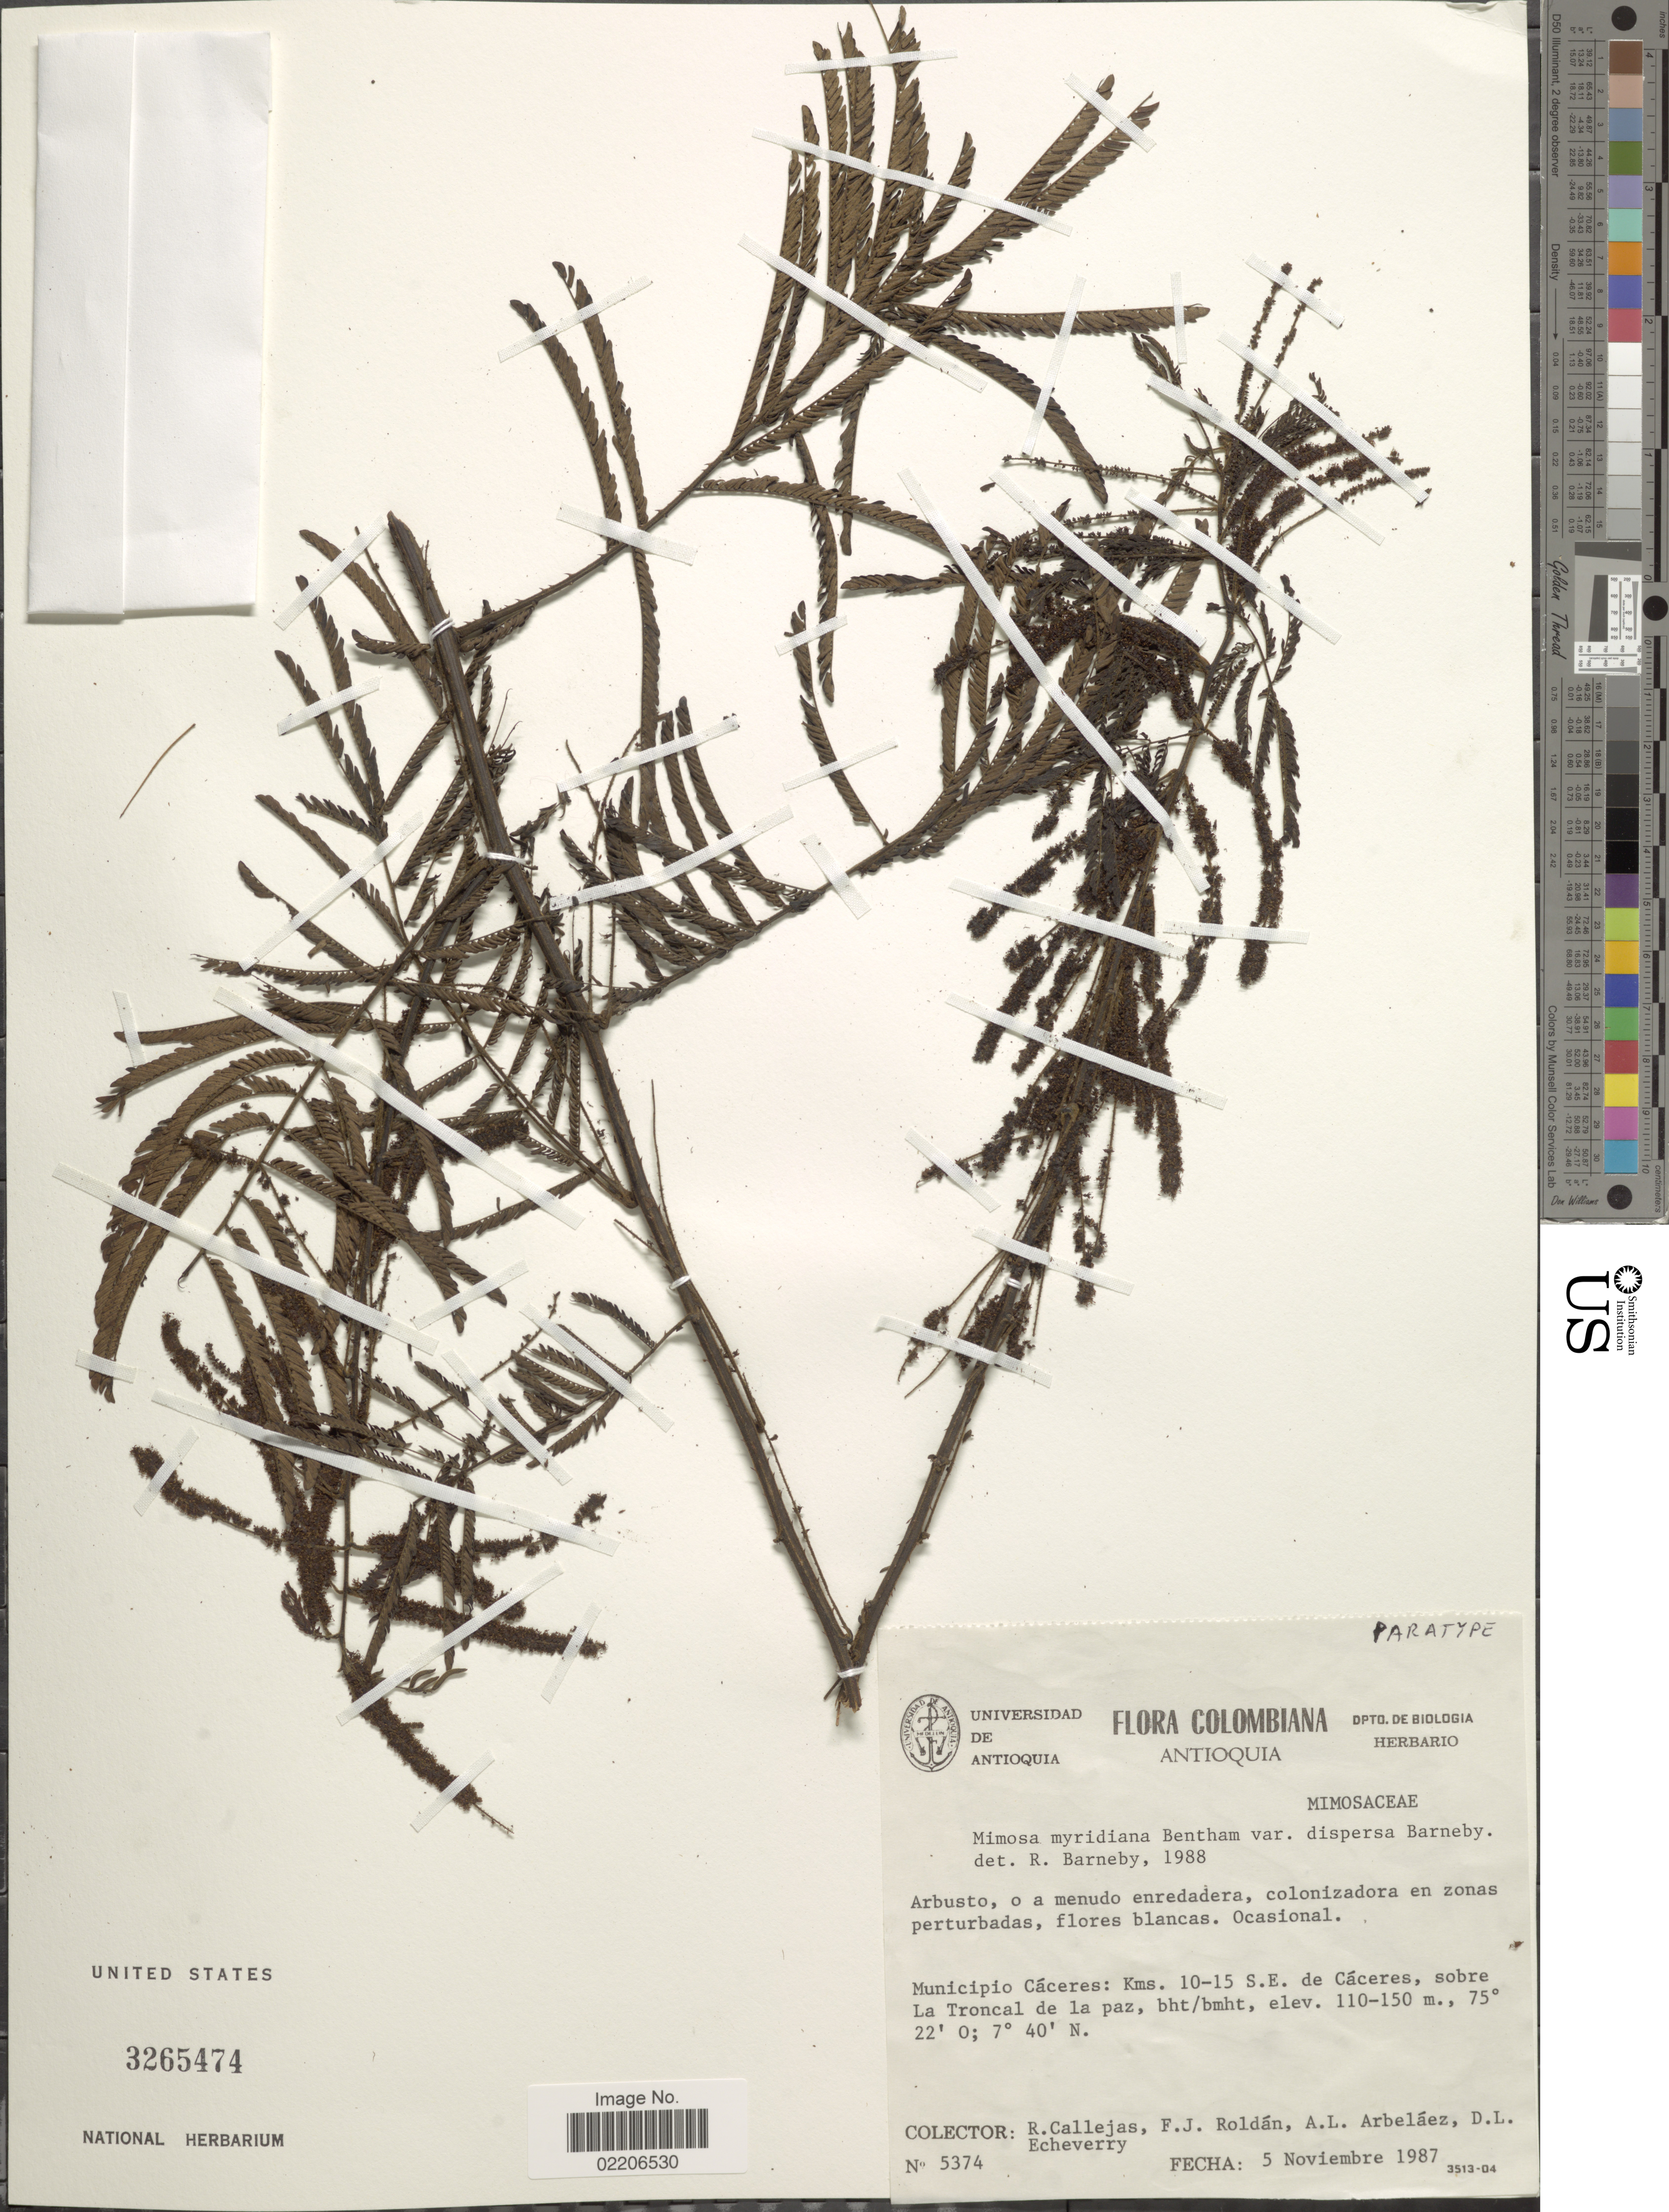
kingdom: Plantae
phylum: Tracheophyta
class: Magnoliopsida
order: Fabales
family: Fabaceae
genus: Mimosa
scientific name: Mimosa myriadenia var. dispersa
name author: Barneby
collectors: R. Callejas, F. J. Roldán, A. Arbeláez Alvarez & D. Echeverry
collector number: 5374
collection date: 1987-11-05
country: Colombia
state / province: Antioquia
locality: Municipio Cáceres: Kms. 10-15 S.E. de Cáceres, sobre La Troncal de la paz, bht/bmht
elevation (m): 110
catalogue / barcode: US 3265474